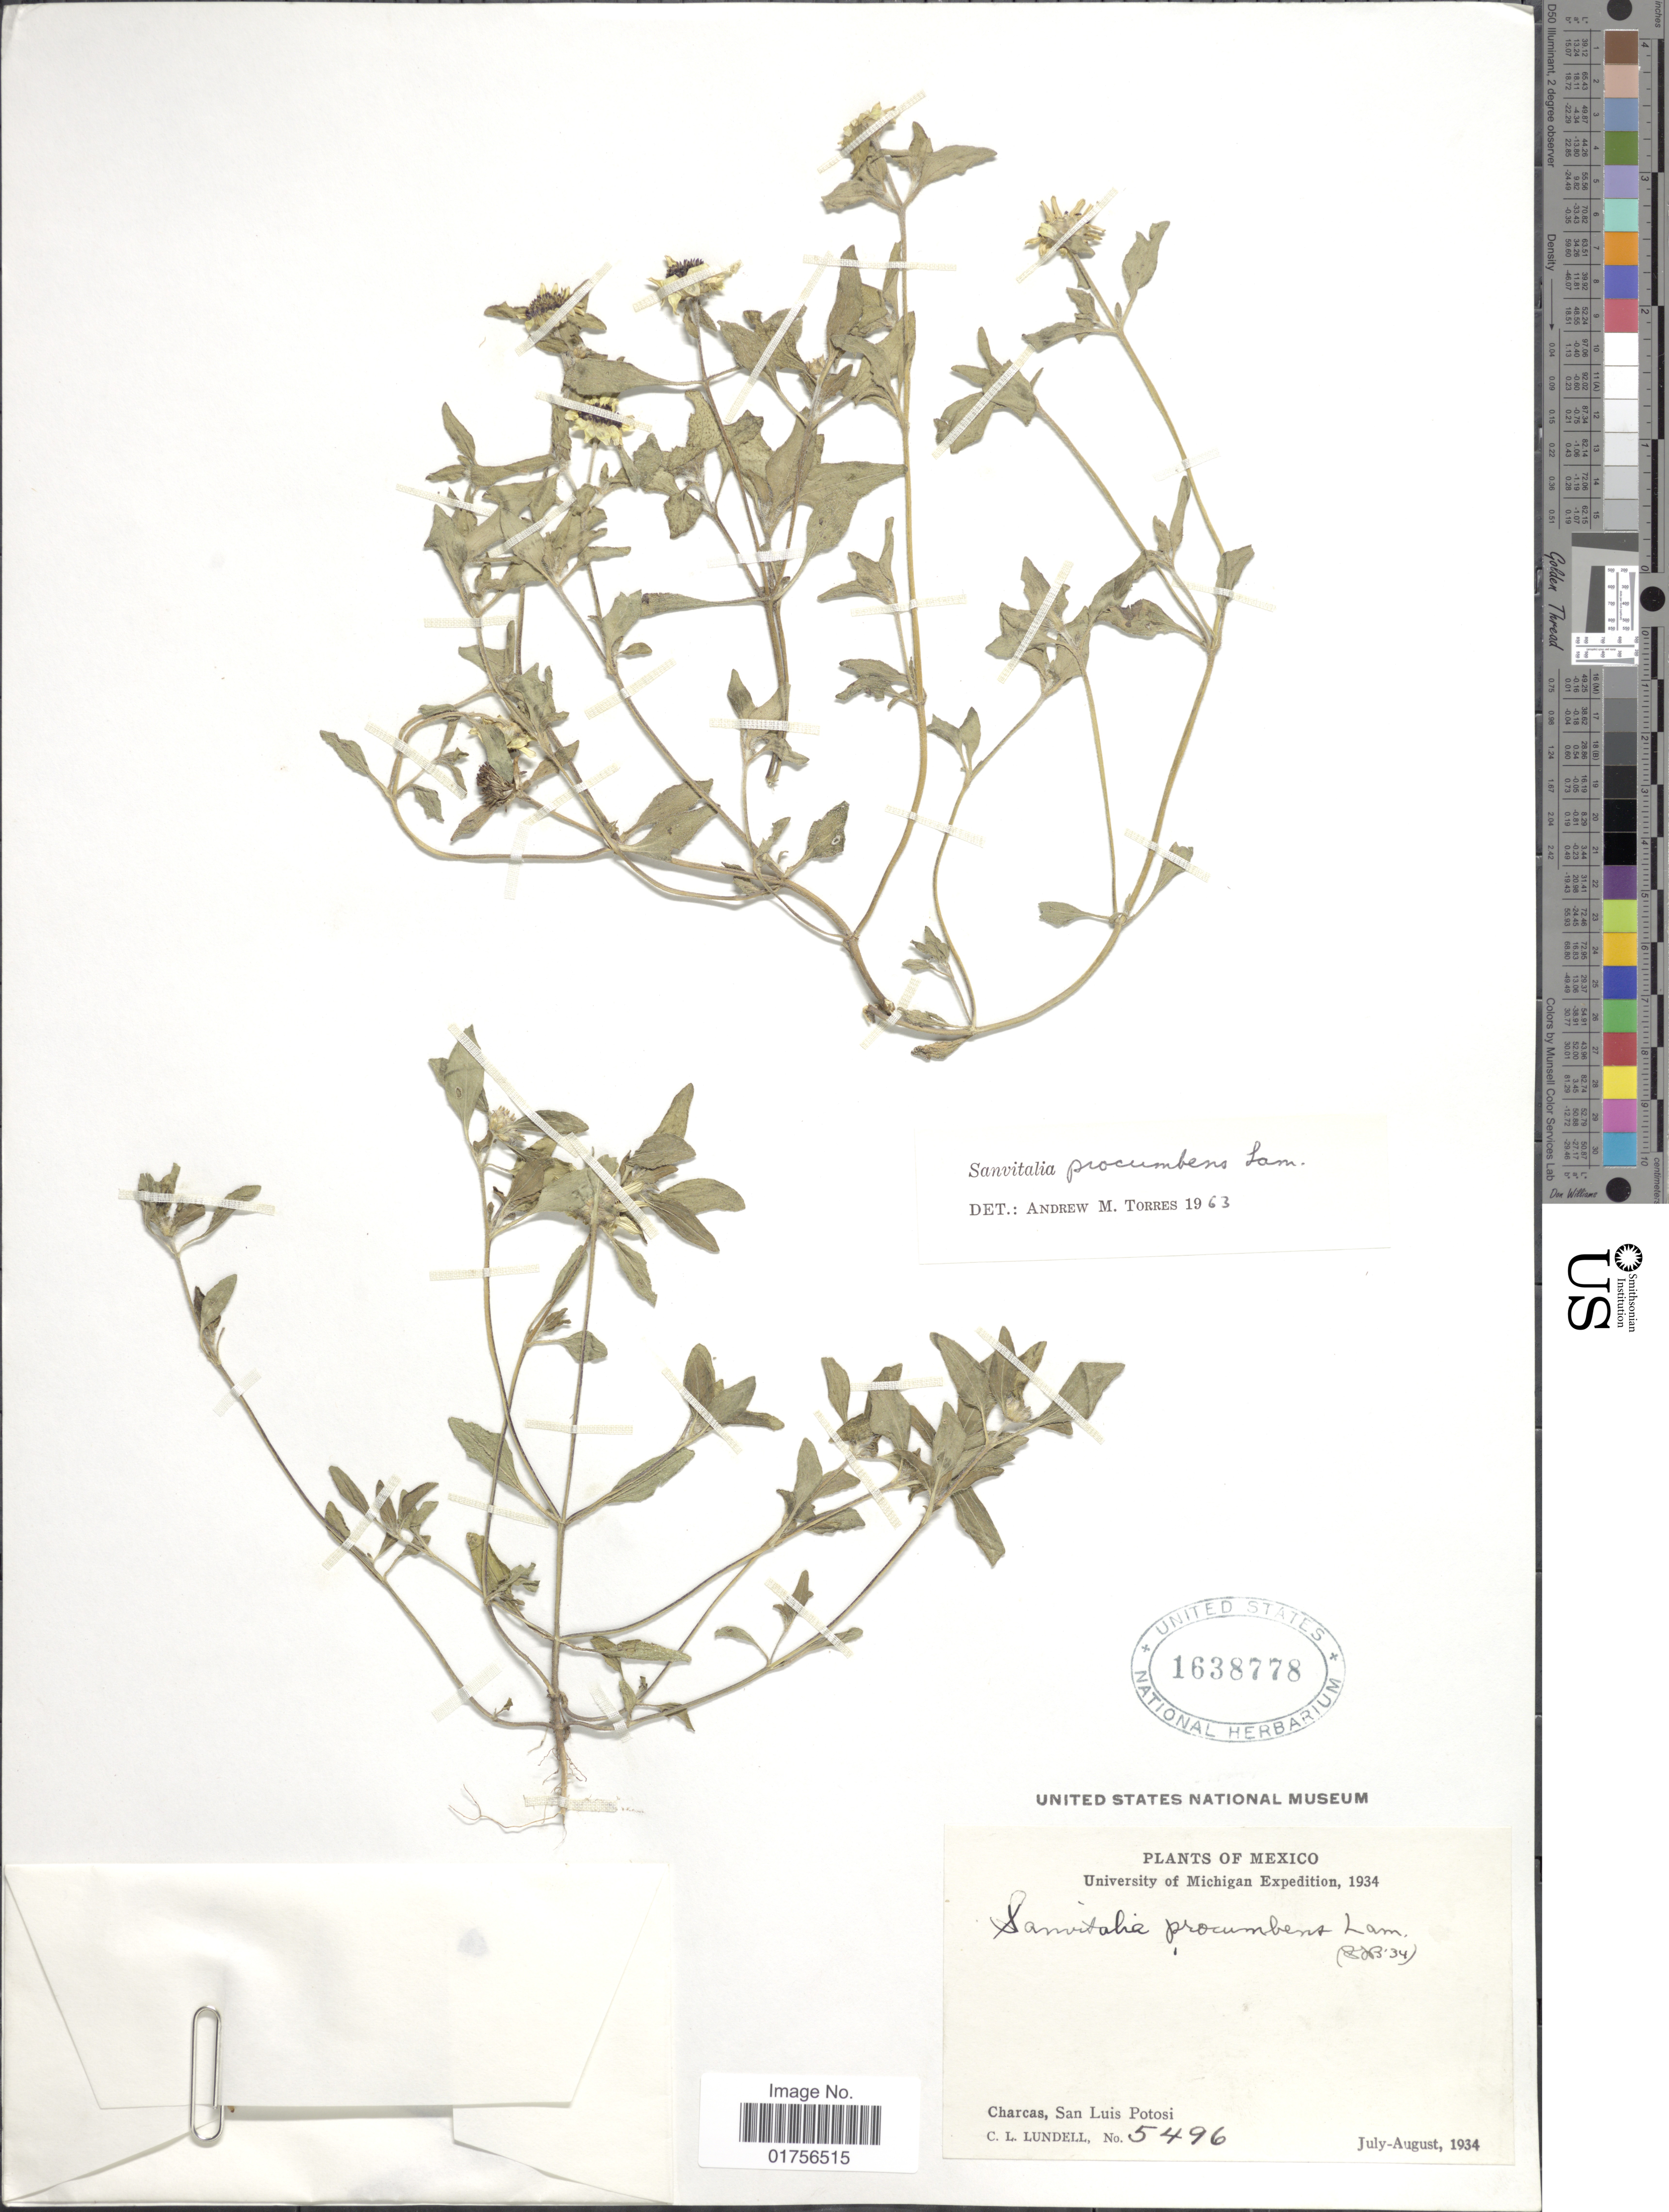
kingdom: Plantae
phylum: Tracheophyta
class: Magnoliopsida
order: Asterales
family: Asteraceae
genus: Sanvitalia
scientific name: Sanvitalia procumbens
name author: Lam.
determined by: Skibicki, Samuel V.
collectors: C. L. Lundell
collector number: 5496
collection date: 1934-07/1934-08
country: Mexico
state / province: San Luis Potosí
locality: Charcas, San Luis Potosi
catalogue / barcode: US 1638778